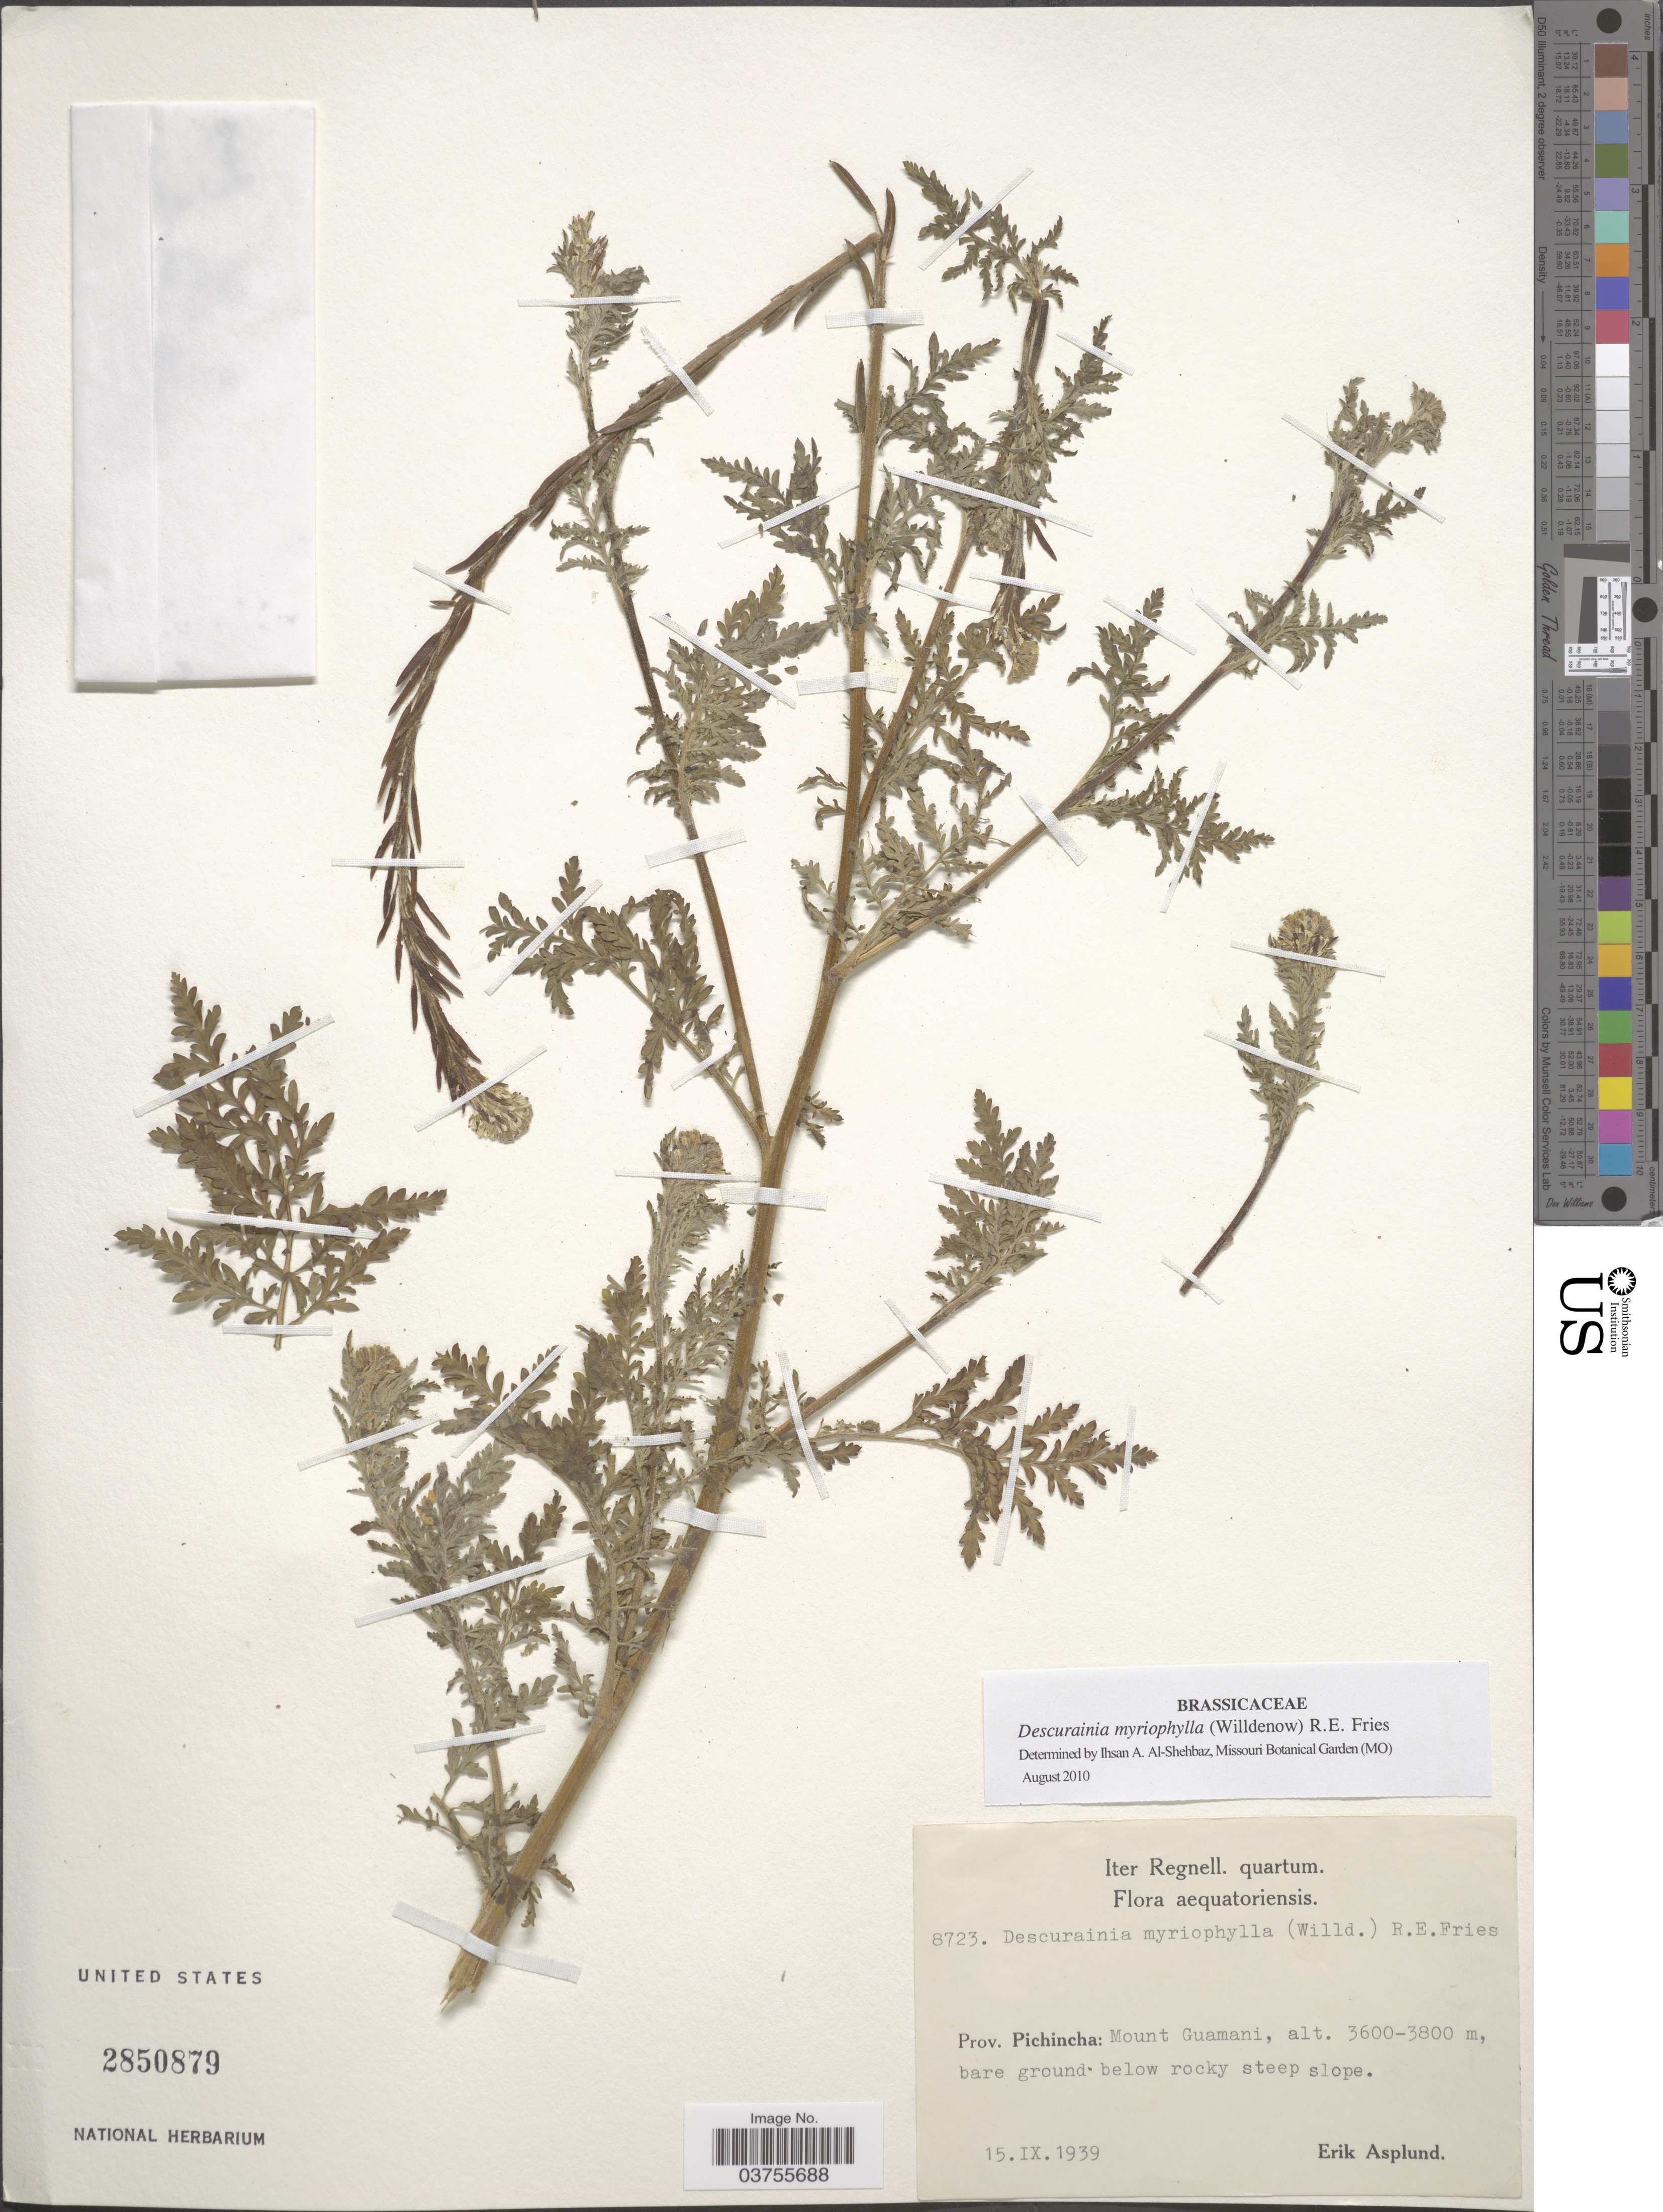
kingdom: Plantae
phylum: Tracheophyta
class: Magnoliopsida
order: Brassicales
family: Brassicaceae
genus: Descurainia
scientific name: Descurainia myriophylla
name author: (Willd.) R.E. Fr.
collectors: E. Asplund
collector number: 8723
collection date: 1939-09-15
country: Ecuador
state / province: Pichincha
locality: Mount Guamani.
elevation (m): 3600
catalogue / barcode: US 2850879